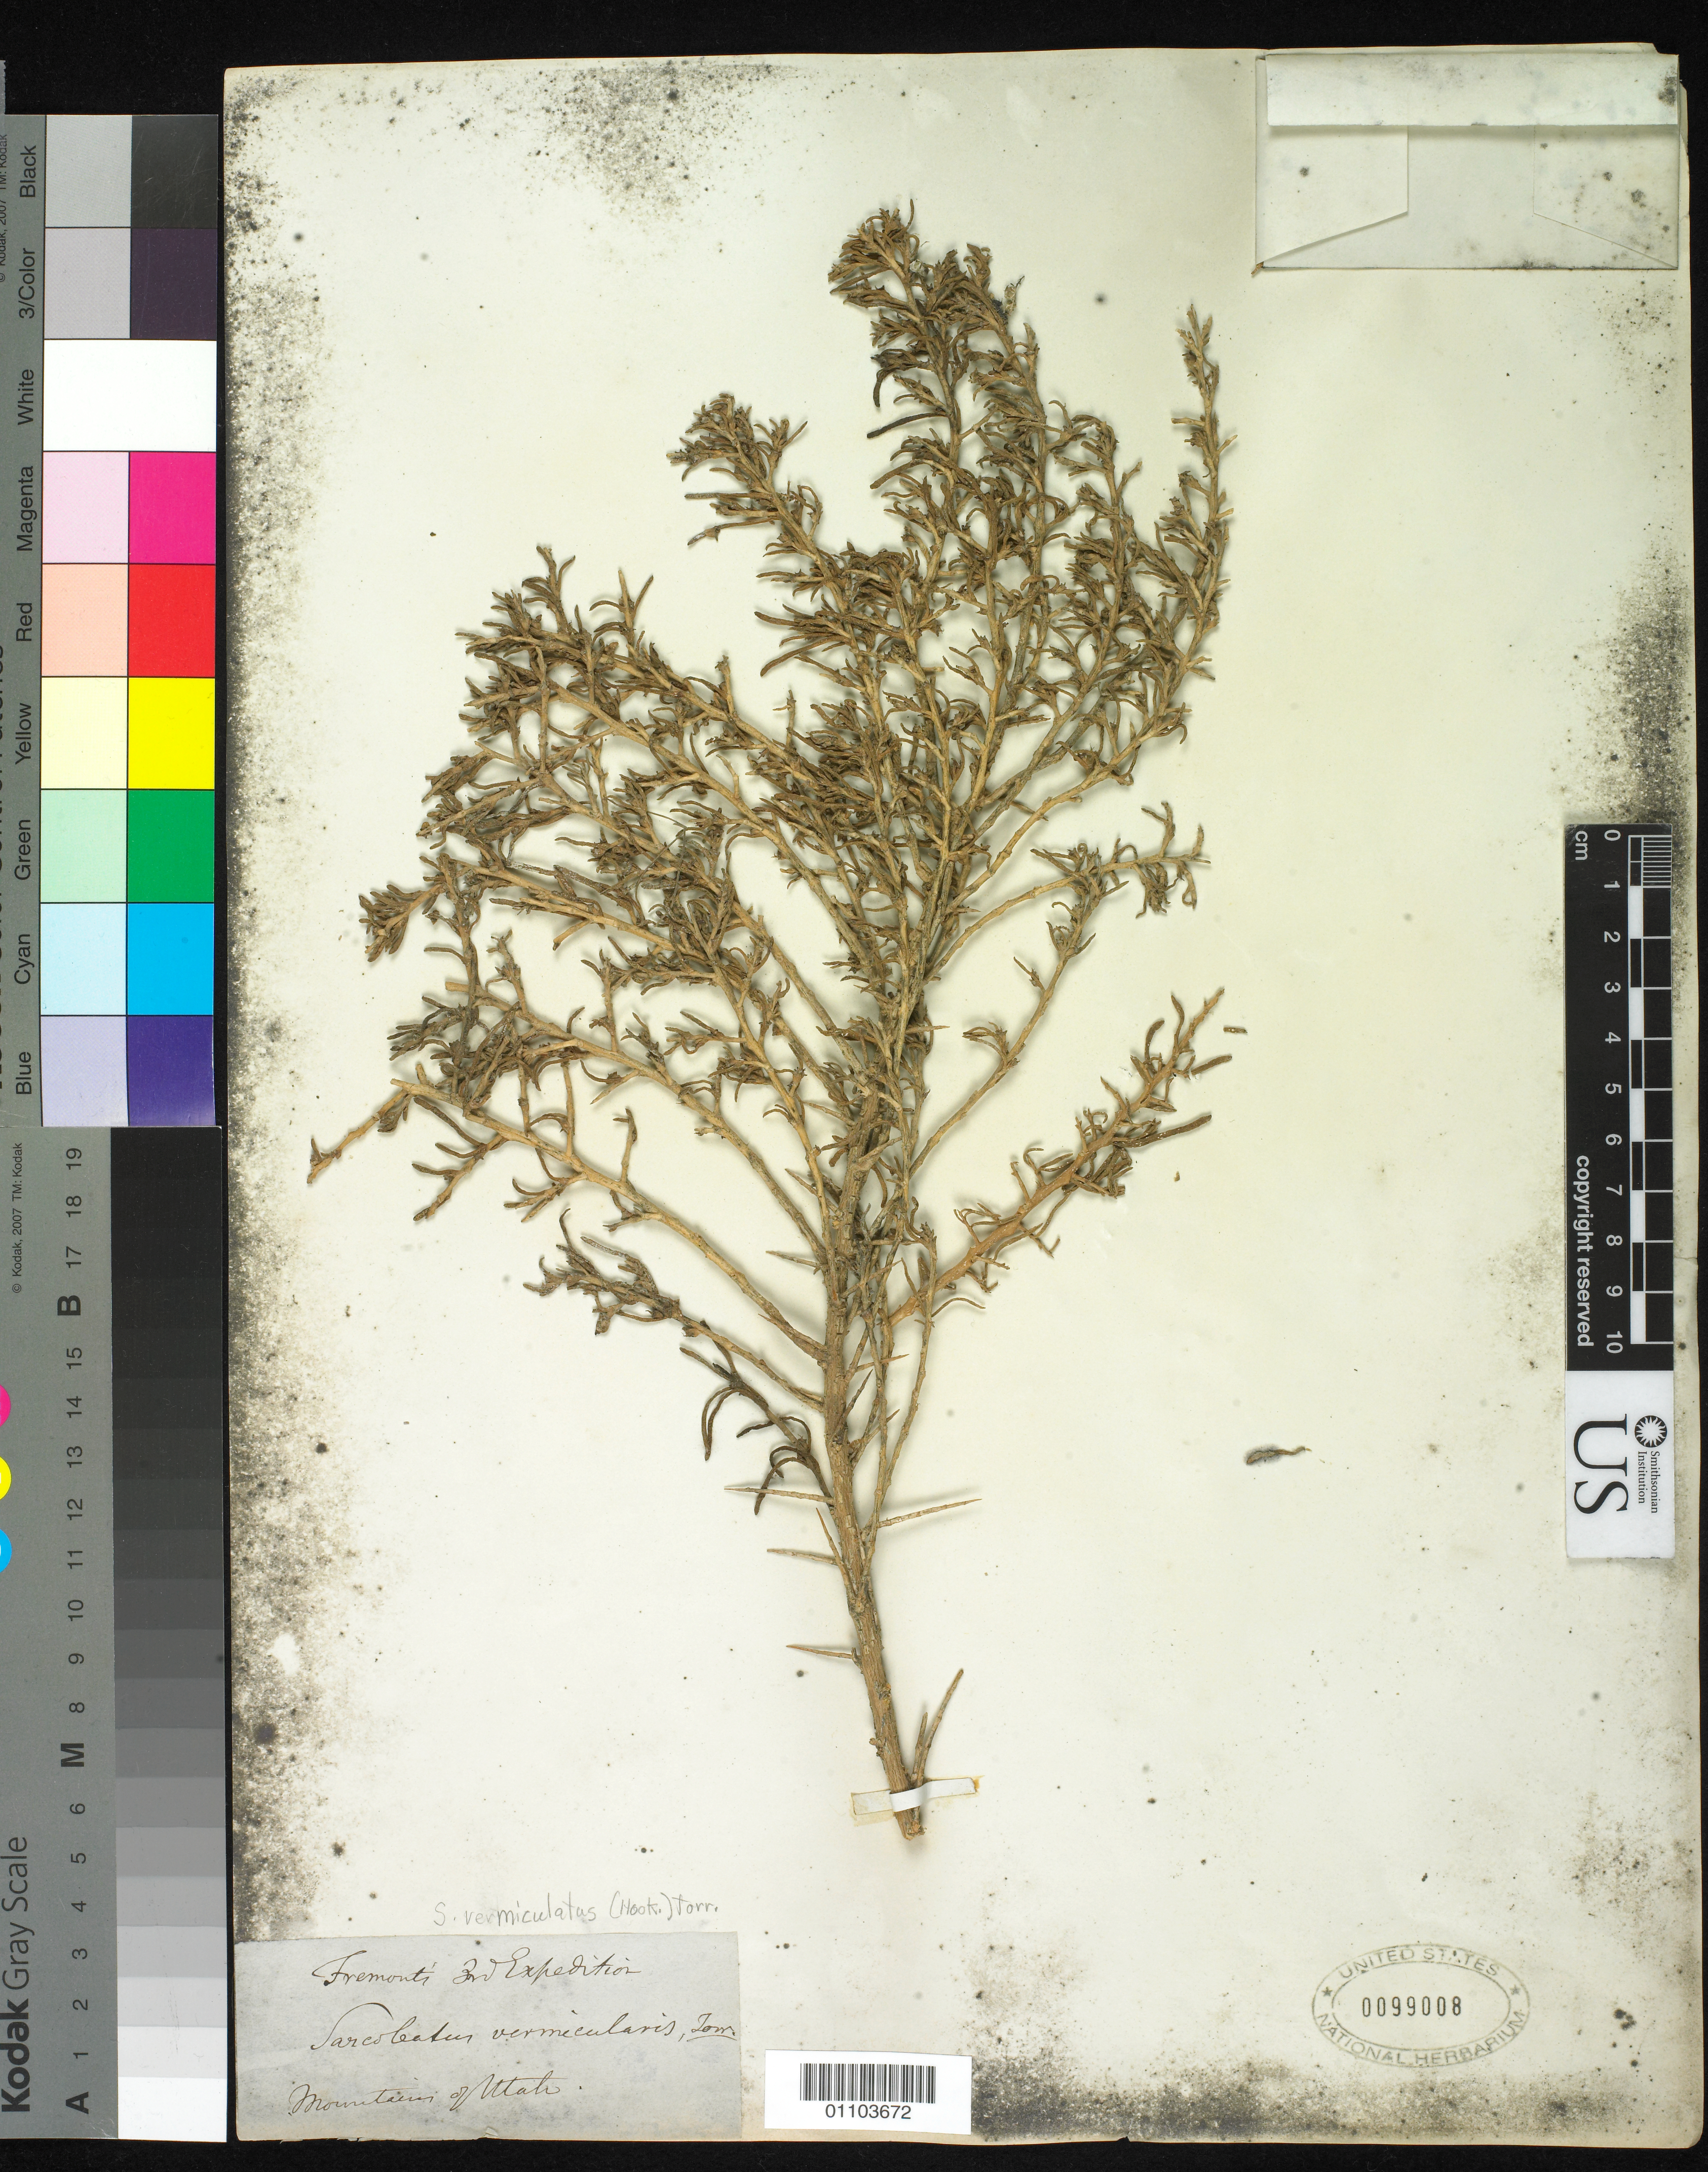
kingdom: Plantae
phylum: Tracheophyta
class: Magnoliopsida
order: Caryophyllales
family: Sarcobataceae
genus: Sarcobatus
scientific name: Sarcobatus vermiculatus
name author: (Hook.) Torr.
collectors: J. C. Frémont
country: United States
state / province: Utah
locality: Mountains of Utah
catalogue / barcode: US 99008